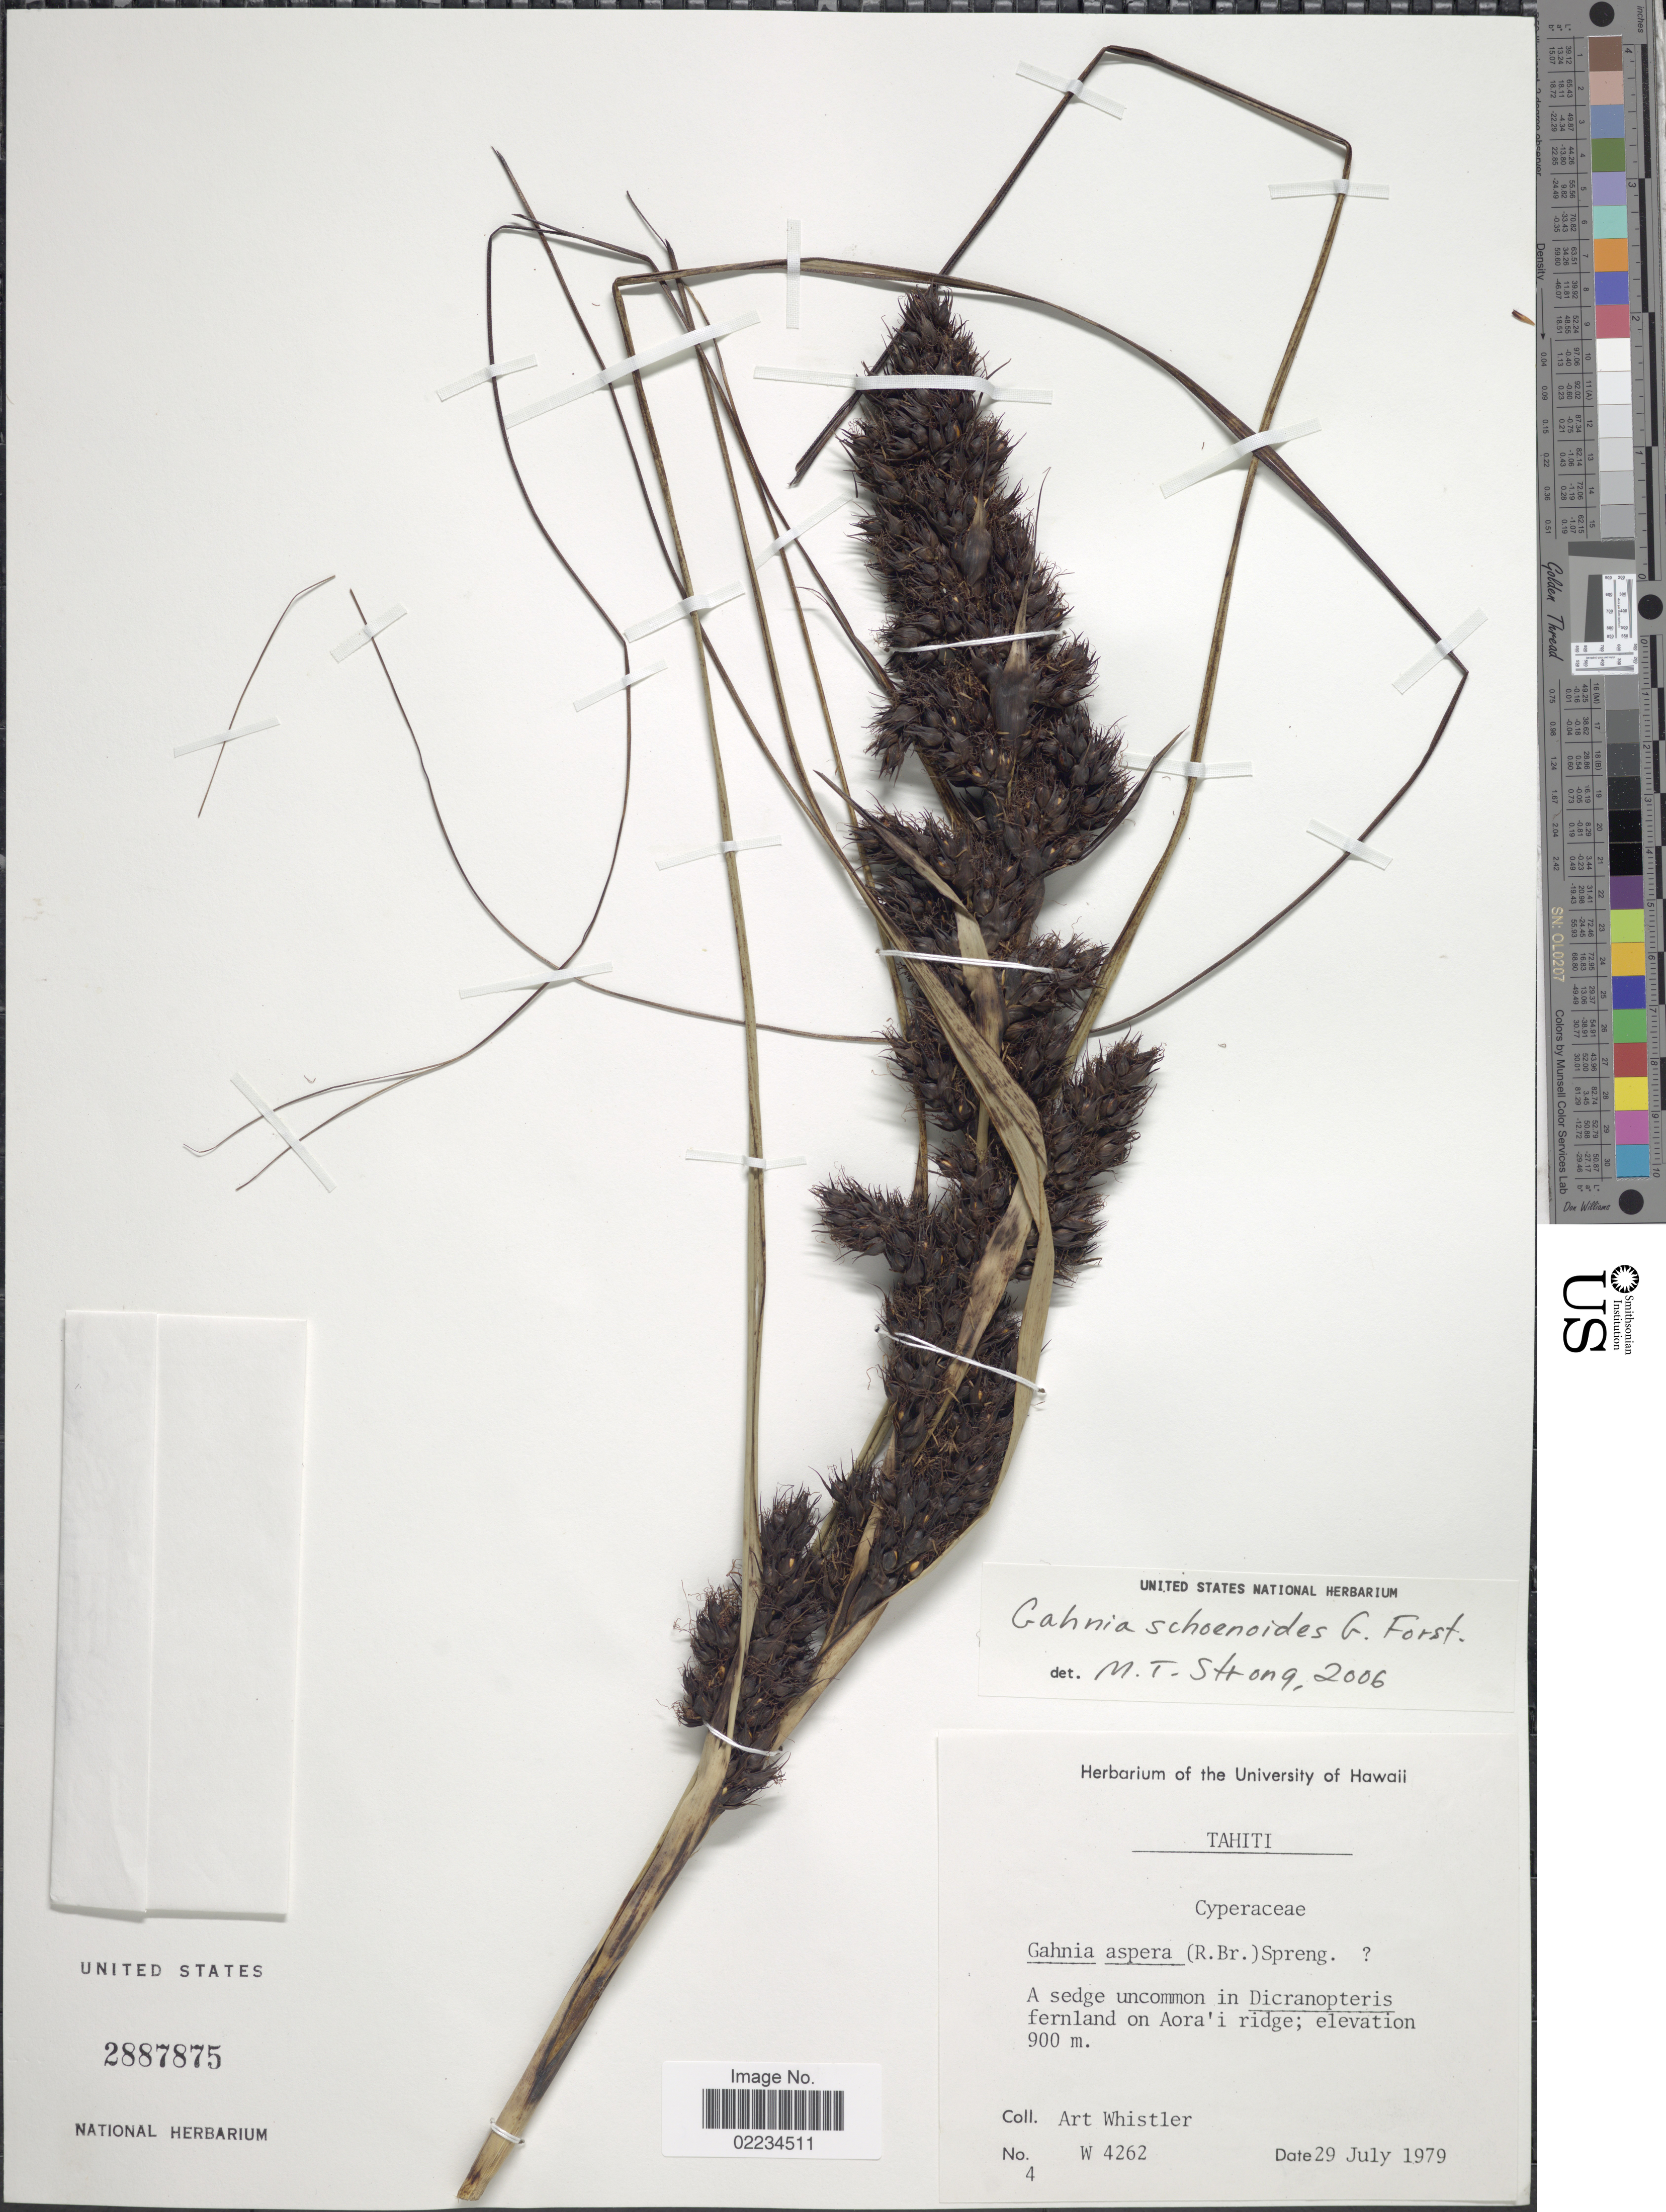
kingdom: Plantae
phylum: Tracheophyta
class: Liliopsida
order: Poales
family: Cyperaceae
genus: Gahnia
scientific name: Gahnia schoenoides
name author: G. Forst.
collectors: A. Whistler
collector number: W 4262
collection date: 1979-07-29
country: French Polynesia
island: Tahiti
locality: Tahiti, A sedge uncommon in Dicranopteris fernland on Aora'i ridge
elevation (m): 900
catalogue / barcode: US 2887875